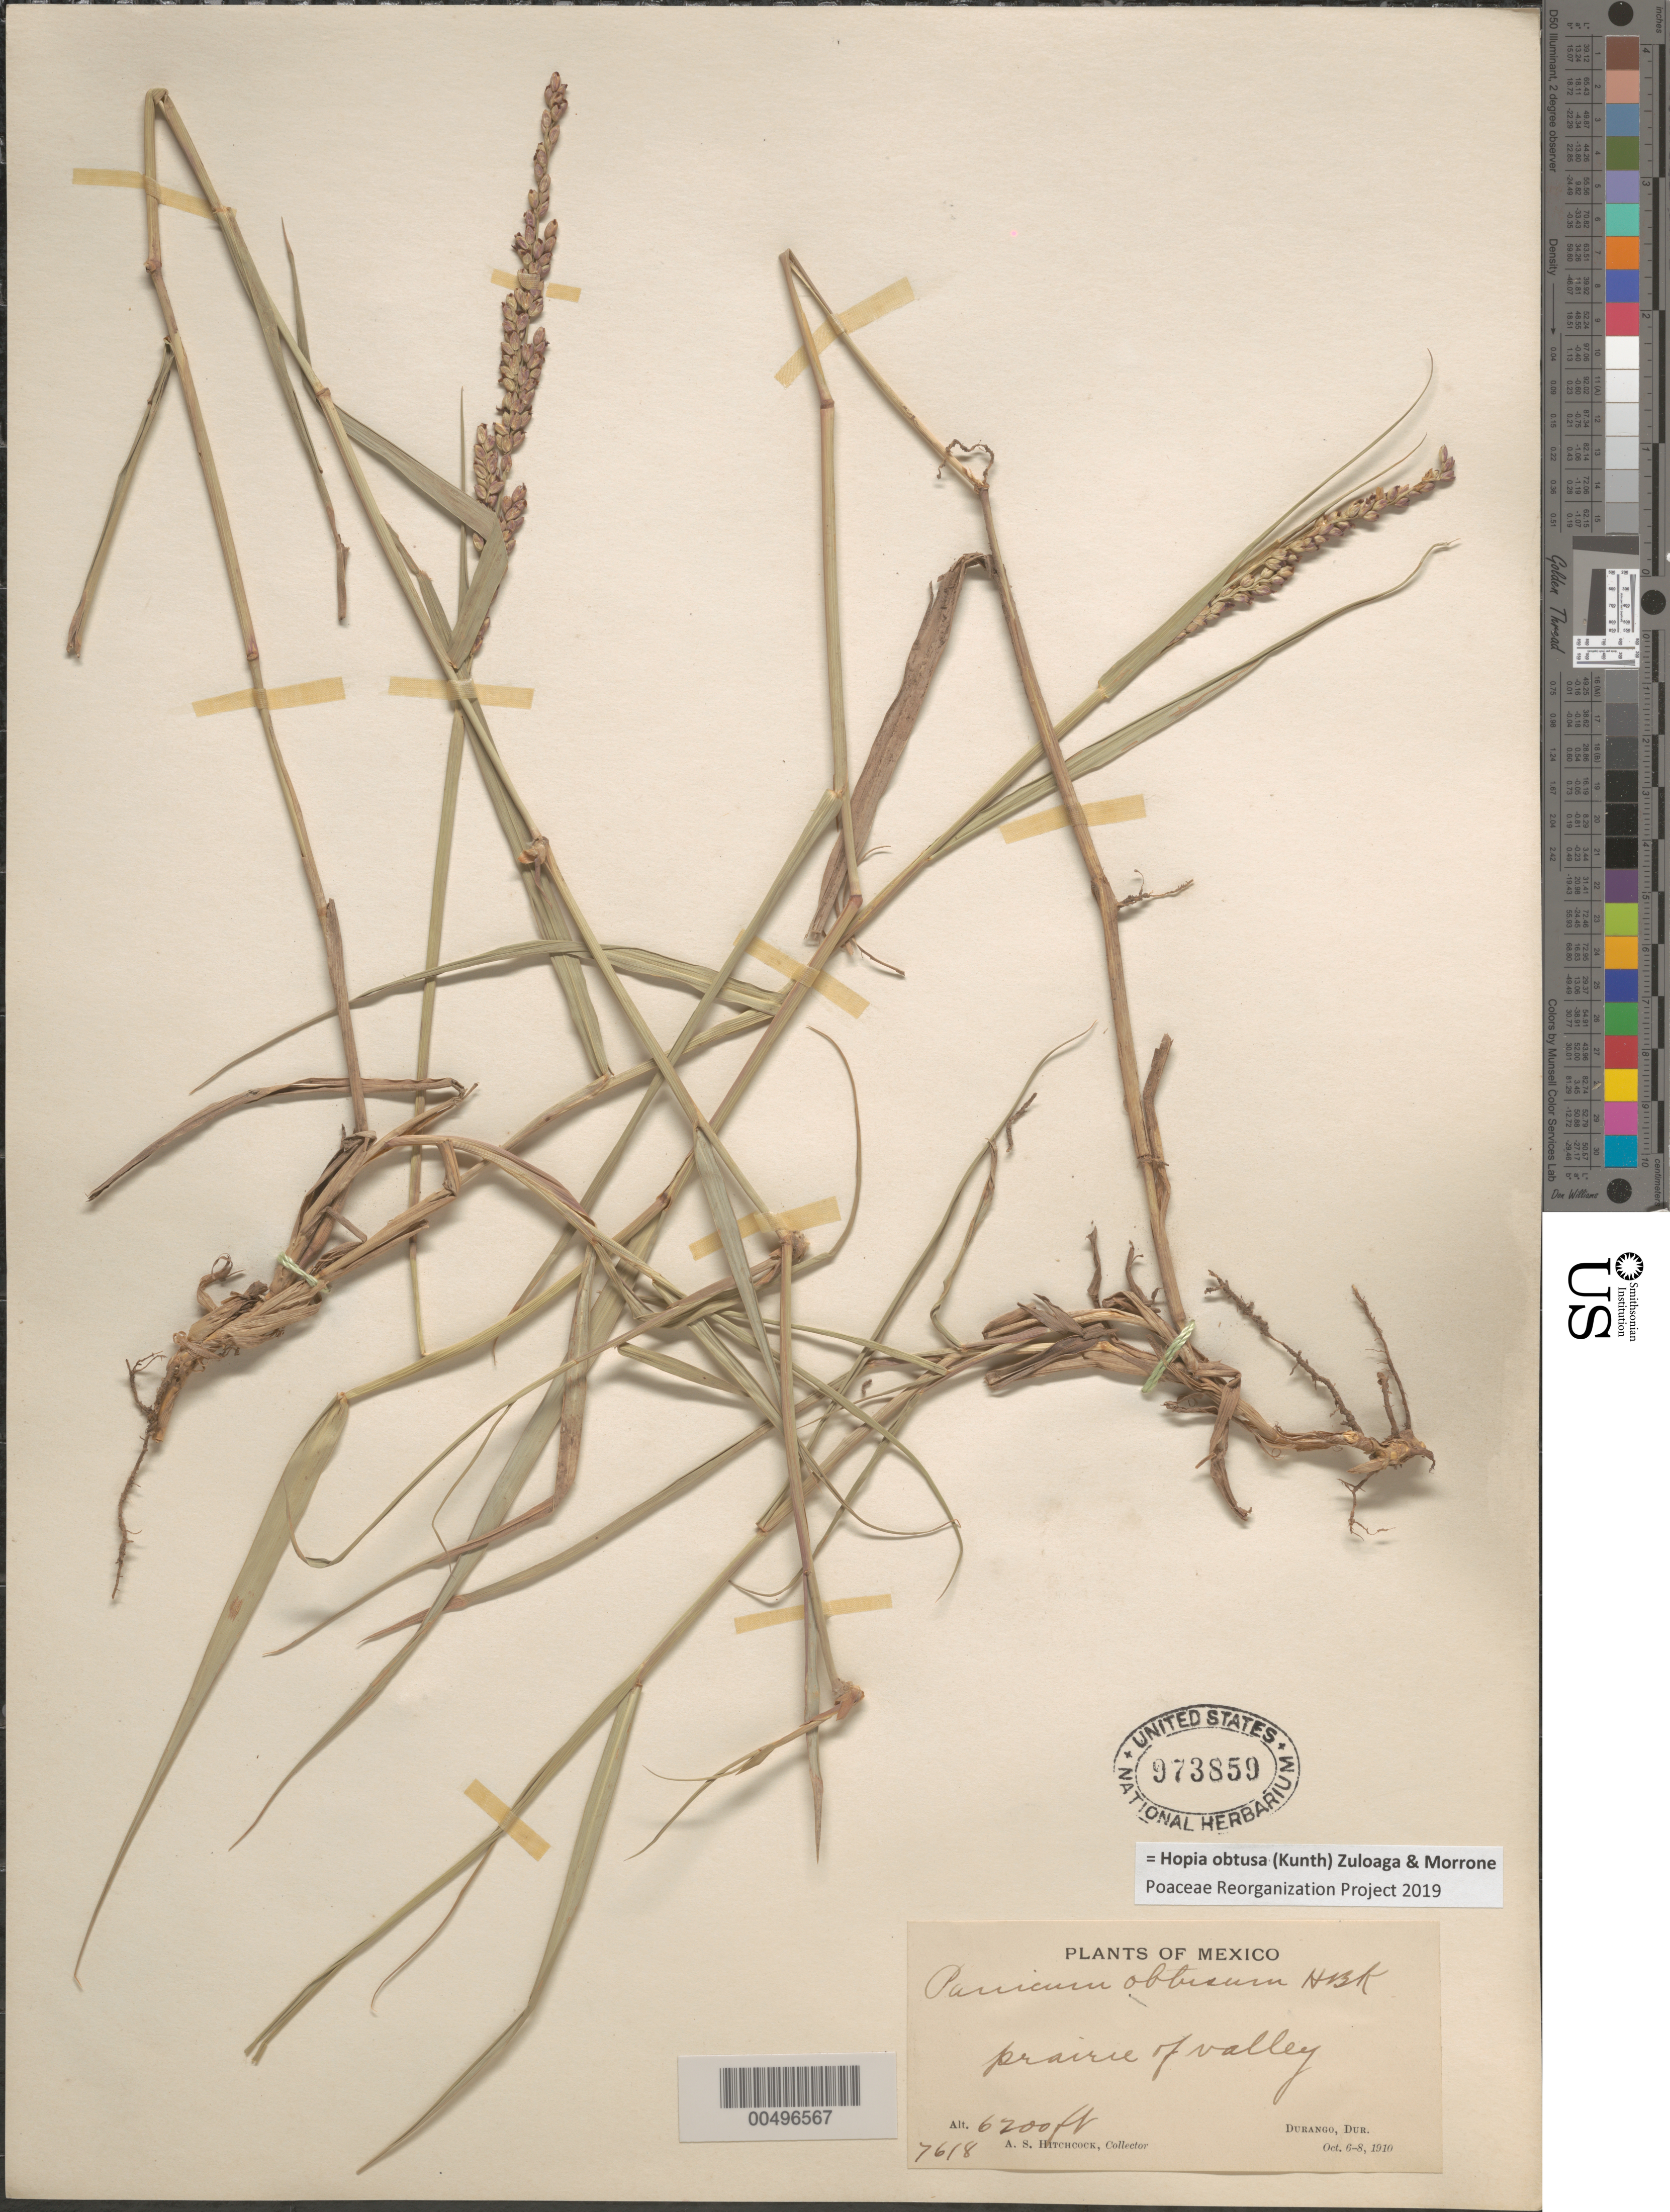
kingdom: Plantae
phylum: Tracheophyta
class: Liliopsida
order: Poales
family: Poaceae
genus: Panicum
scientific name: Panicum obtusum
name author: Kunth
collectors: A. S. Hitchcock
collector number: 7618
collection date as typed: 6 Oct 1910 to 8 Oct 1910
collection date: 1910-10-06/1910-10-08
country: Mexico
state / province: Durango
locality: Durango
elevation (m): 1890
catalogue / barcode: US 973859